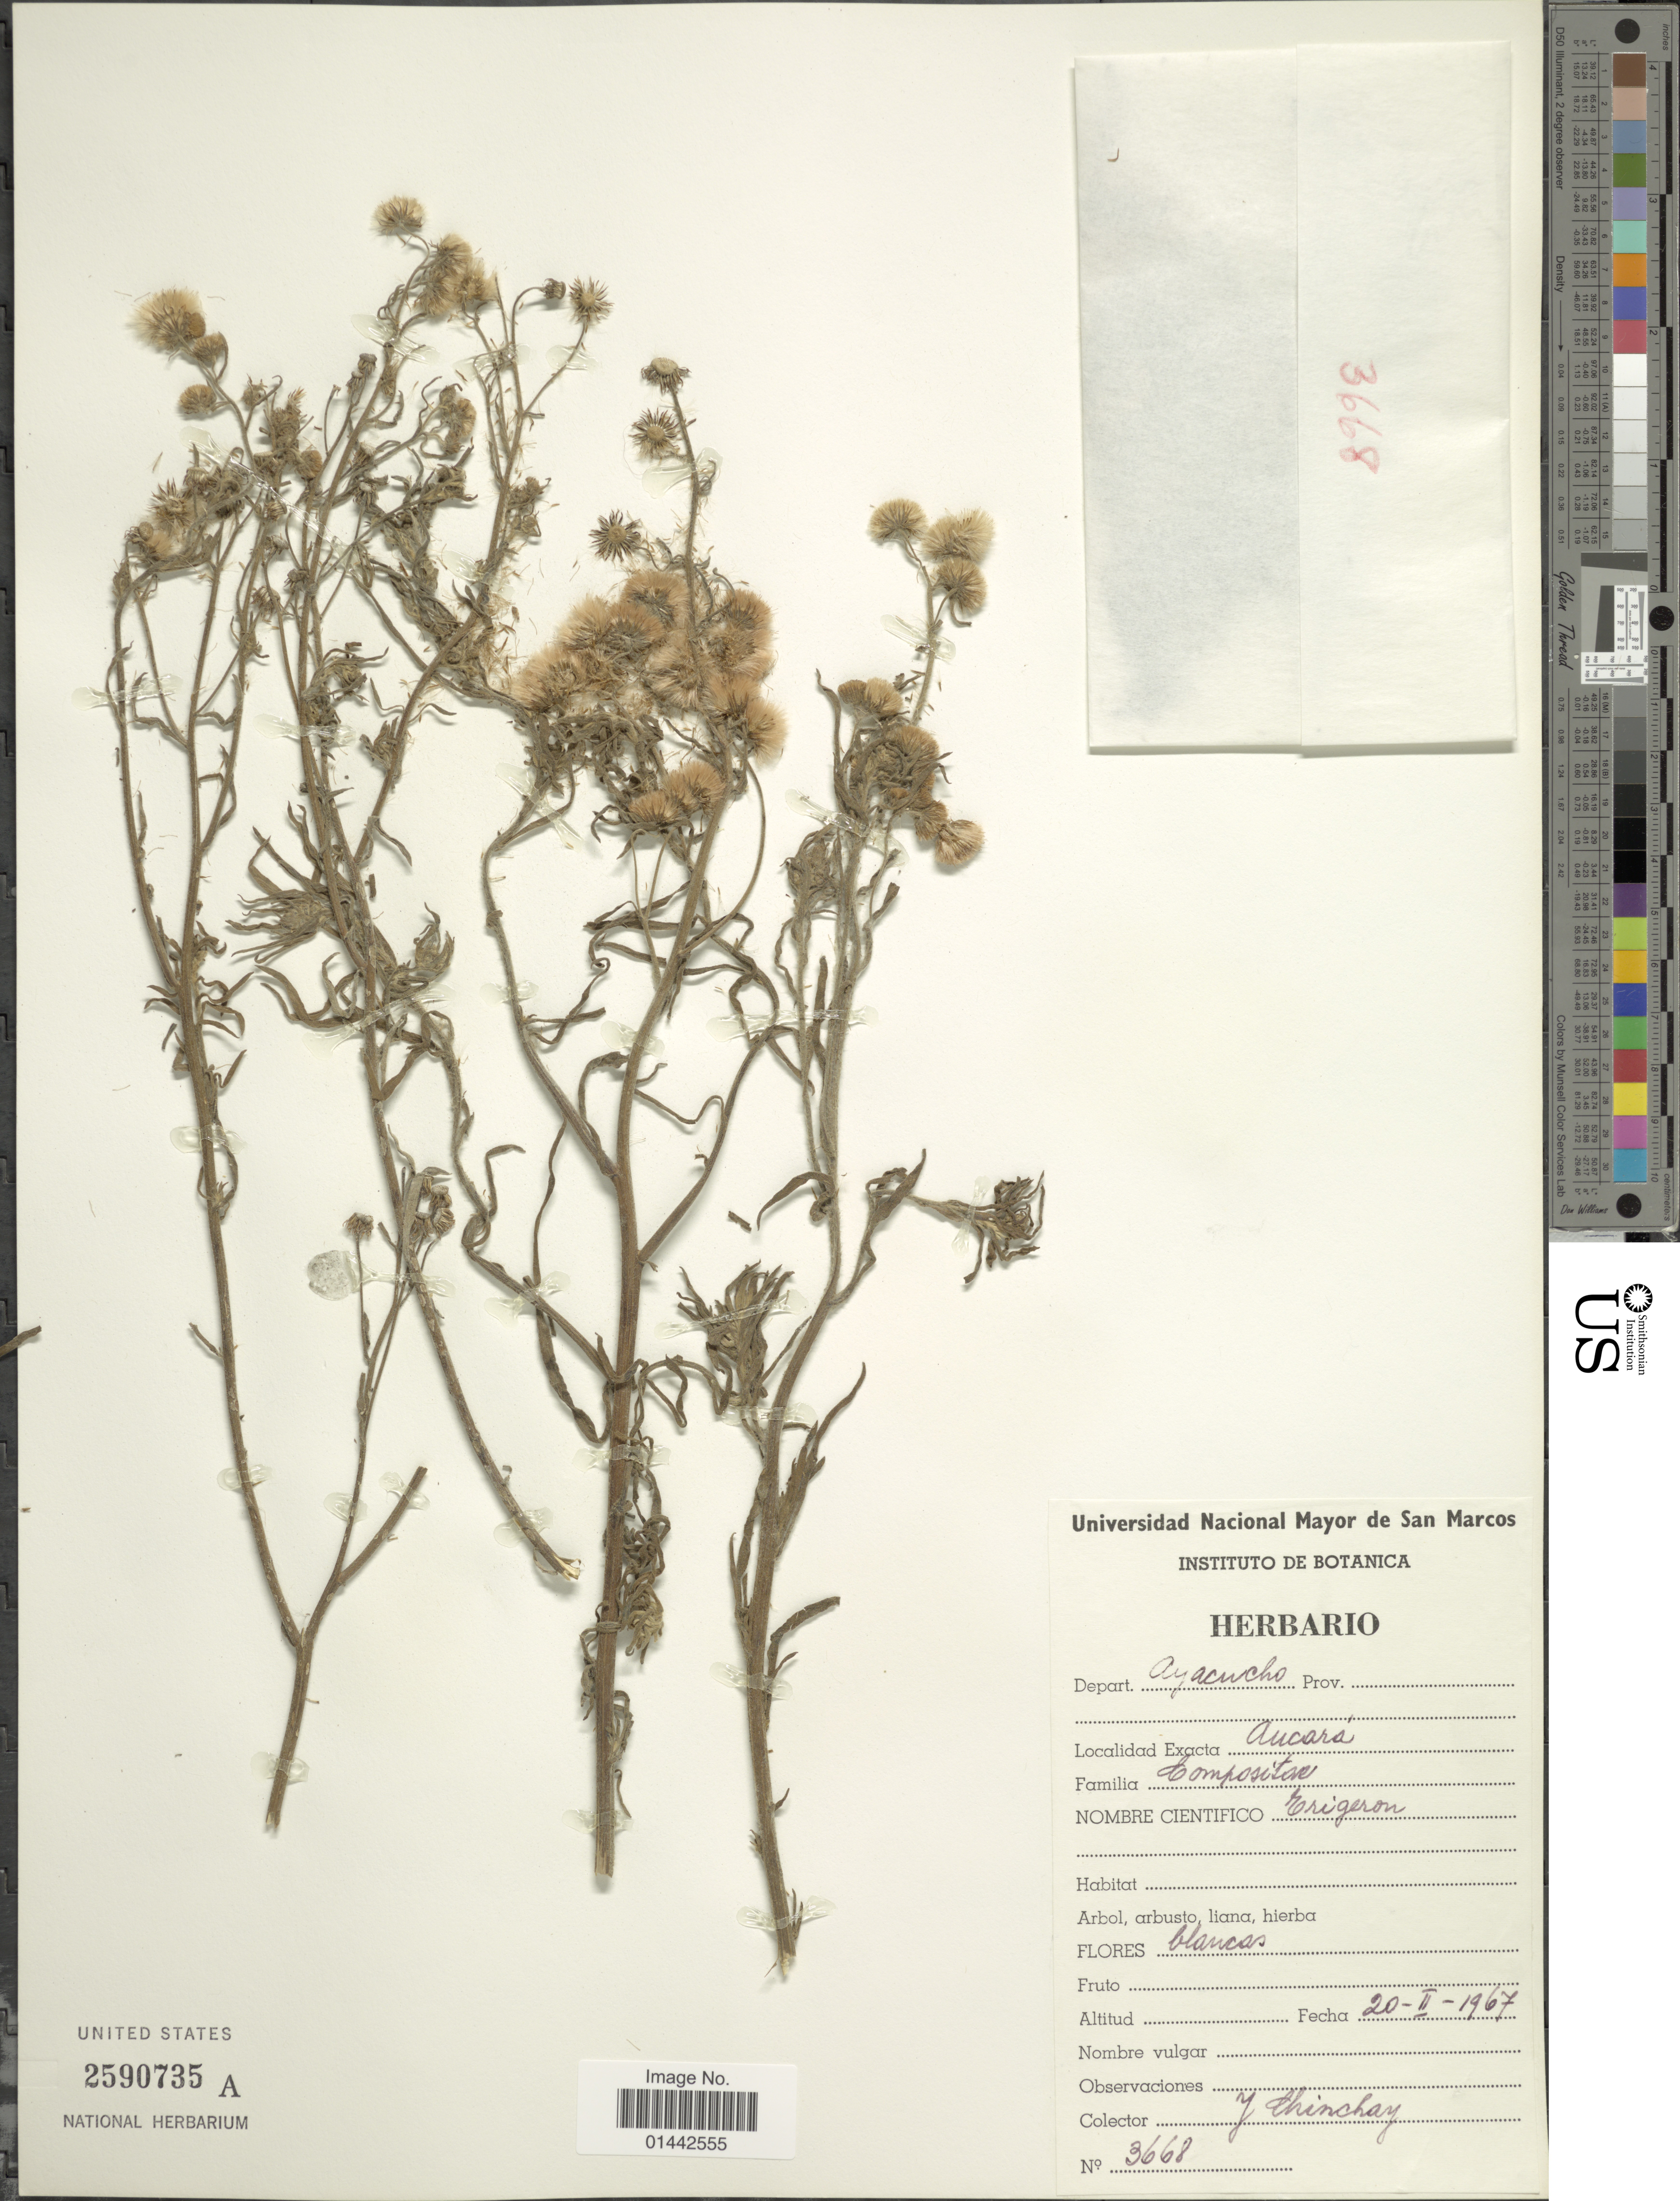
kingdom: Plantae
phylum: Tracheophyta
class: Magnoliopsida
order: Asterales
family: Asteraceae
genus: Erigeron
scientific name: Erigeron sp.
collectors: J. Chinchay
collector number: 3668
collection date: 1967-02-20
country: Peru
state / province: Ayacucho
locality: Ancará.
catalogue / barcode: US 2590735A